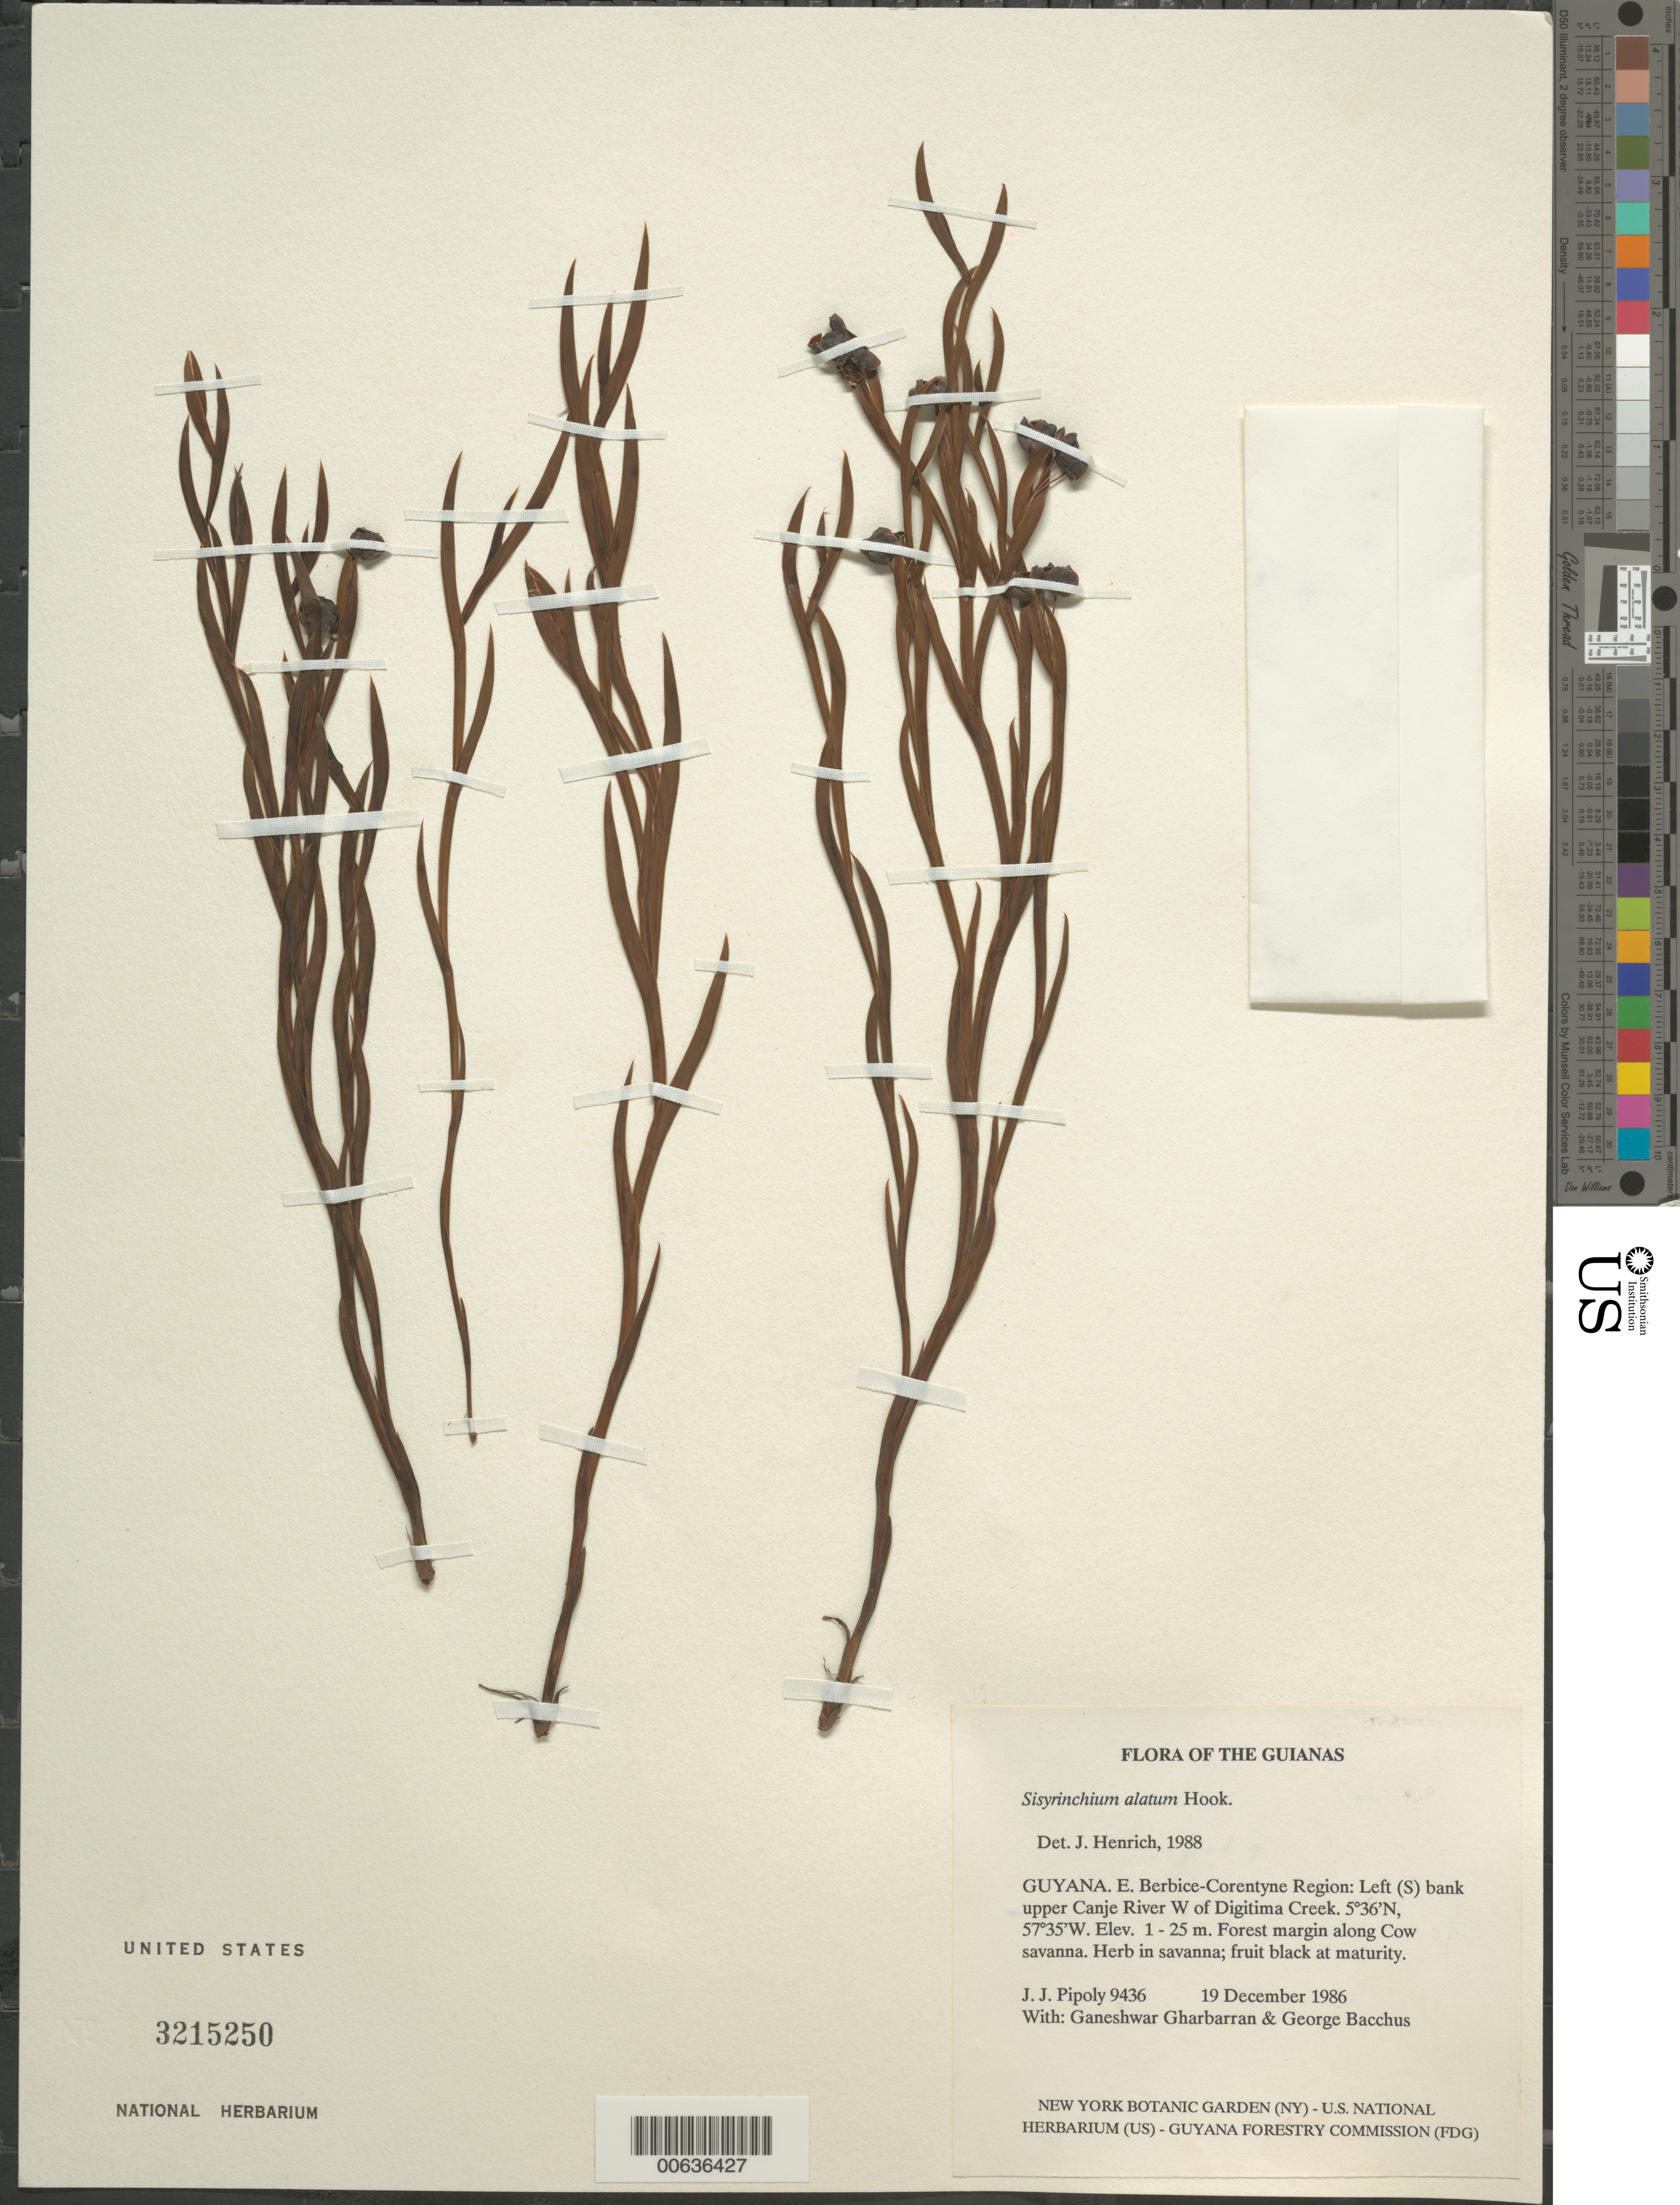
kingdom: Plantae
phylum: Tracheophyta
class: Liliopsida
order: Asparagales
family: Iridaceae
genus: Sisyrinchium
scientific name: Sisyrinchium alatum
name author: Hook.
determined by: Henrich, J. E.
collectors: J. J. Pipoly, G. Gharbarran & G. Bacchus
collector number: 9436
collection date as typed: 19 December 1986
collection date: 1986-12-19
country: Guyana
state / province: E. Berbice-Corentyne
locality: Left (S) bank upper Canje River W of Digitima Creek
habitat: Forest margin along Cow savanna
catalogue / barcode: US 3215250